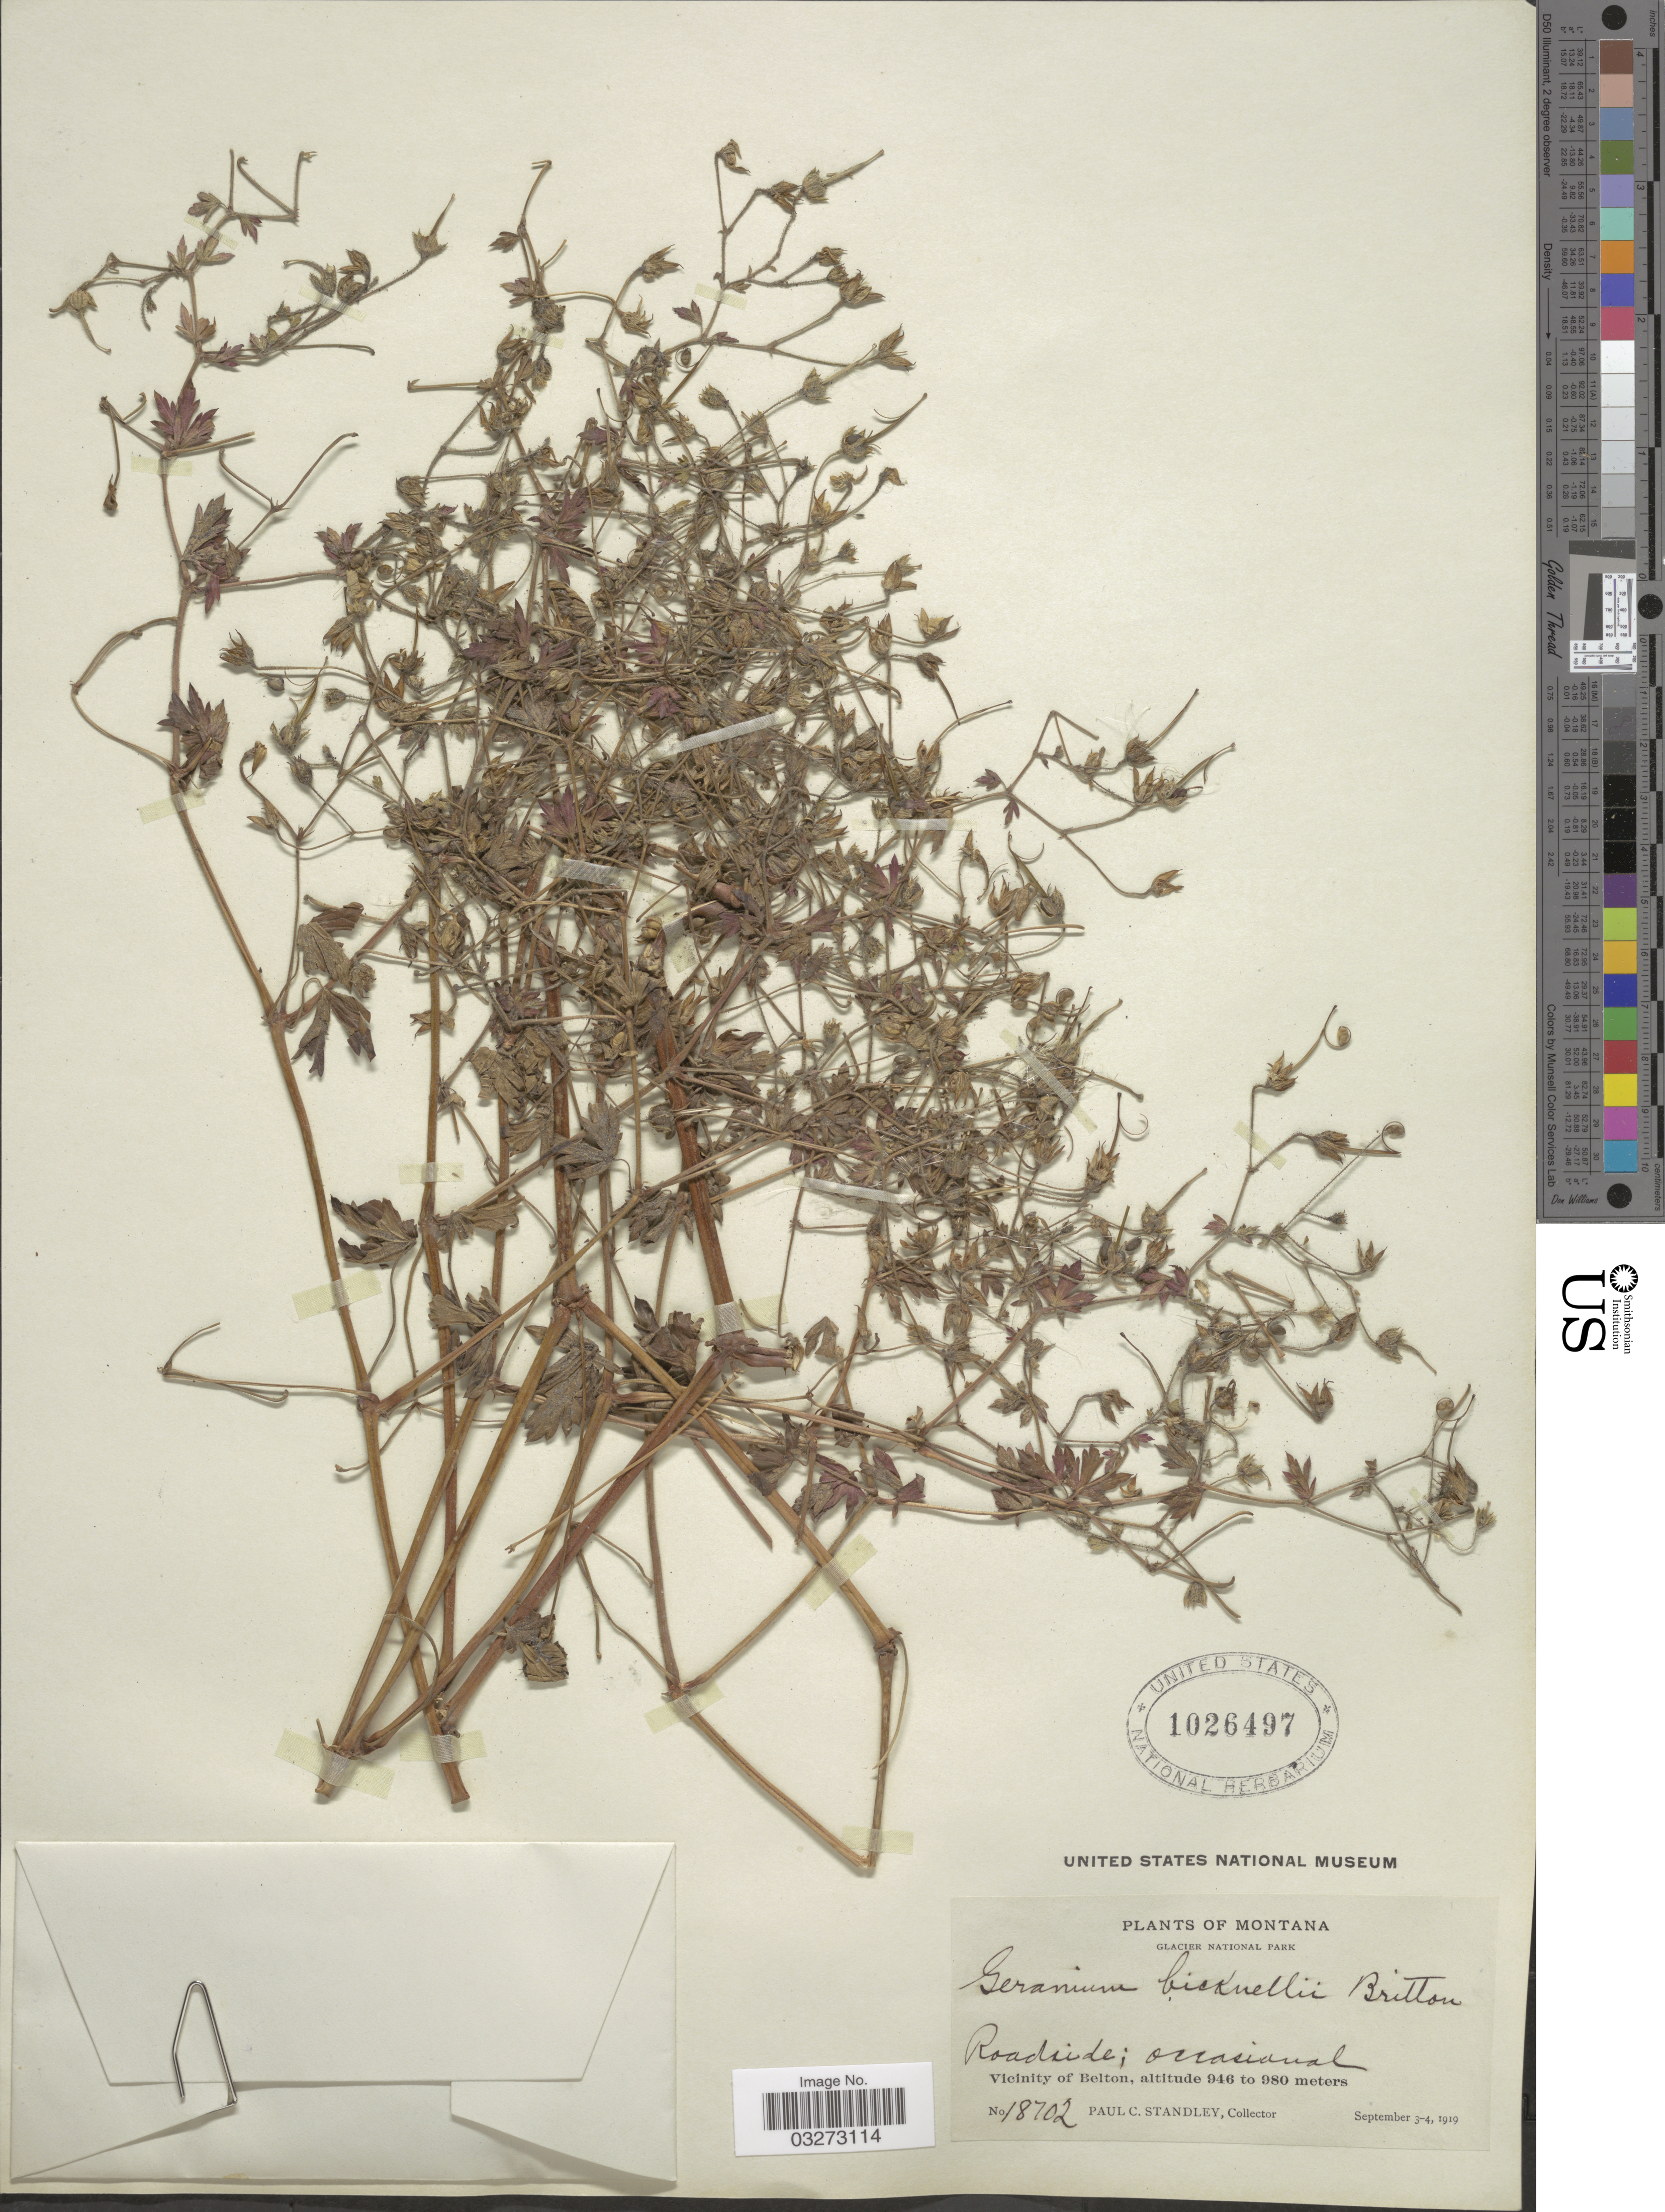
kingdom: Plantae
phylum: Tracheophyta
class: Magnoliopsida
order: Geraniales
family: Geraniaceae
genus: Geranium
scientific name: Geranium bicknellii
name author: Britton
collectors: P. C. Standley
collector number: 18702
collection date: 1919-09-03/1919-09-04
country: United States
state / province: Montana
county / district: Flathead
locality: Glacier National Park, Vicinity of Belton.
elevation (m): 946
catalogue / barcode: US 1026497